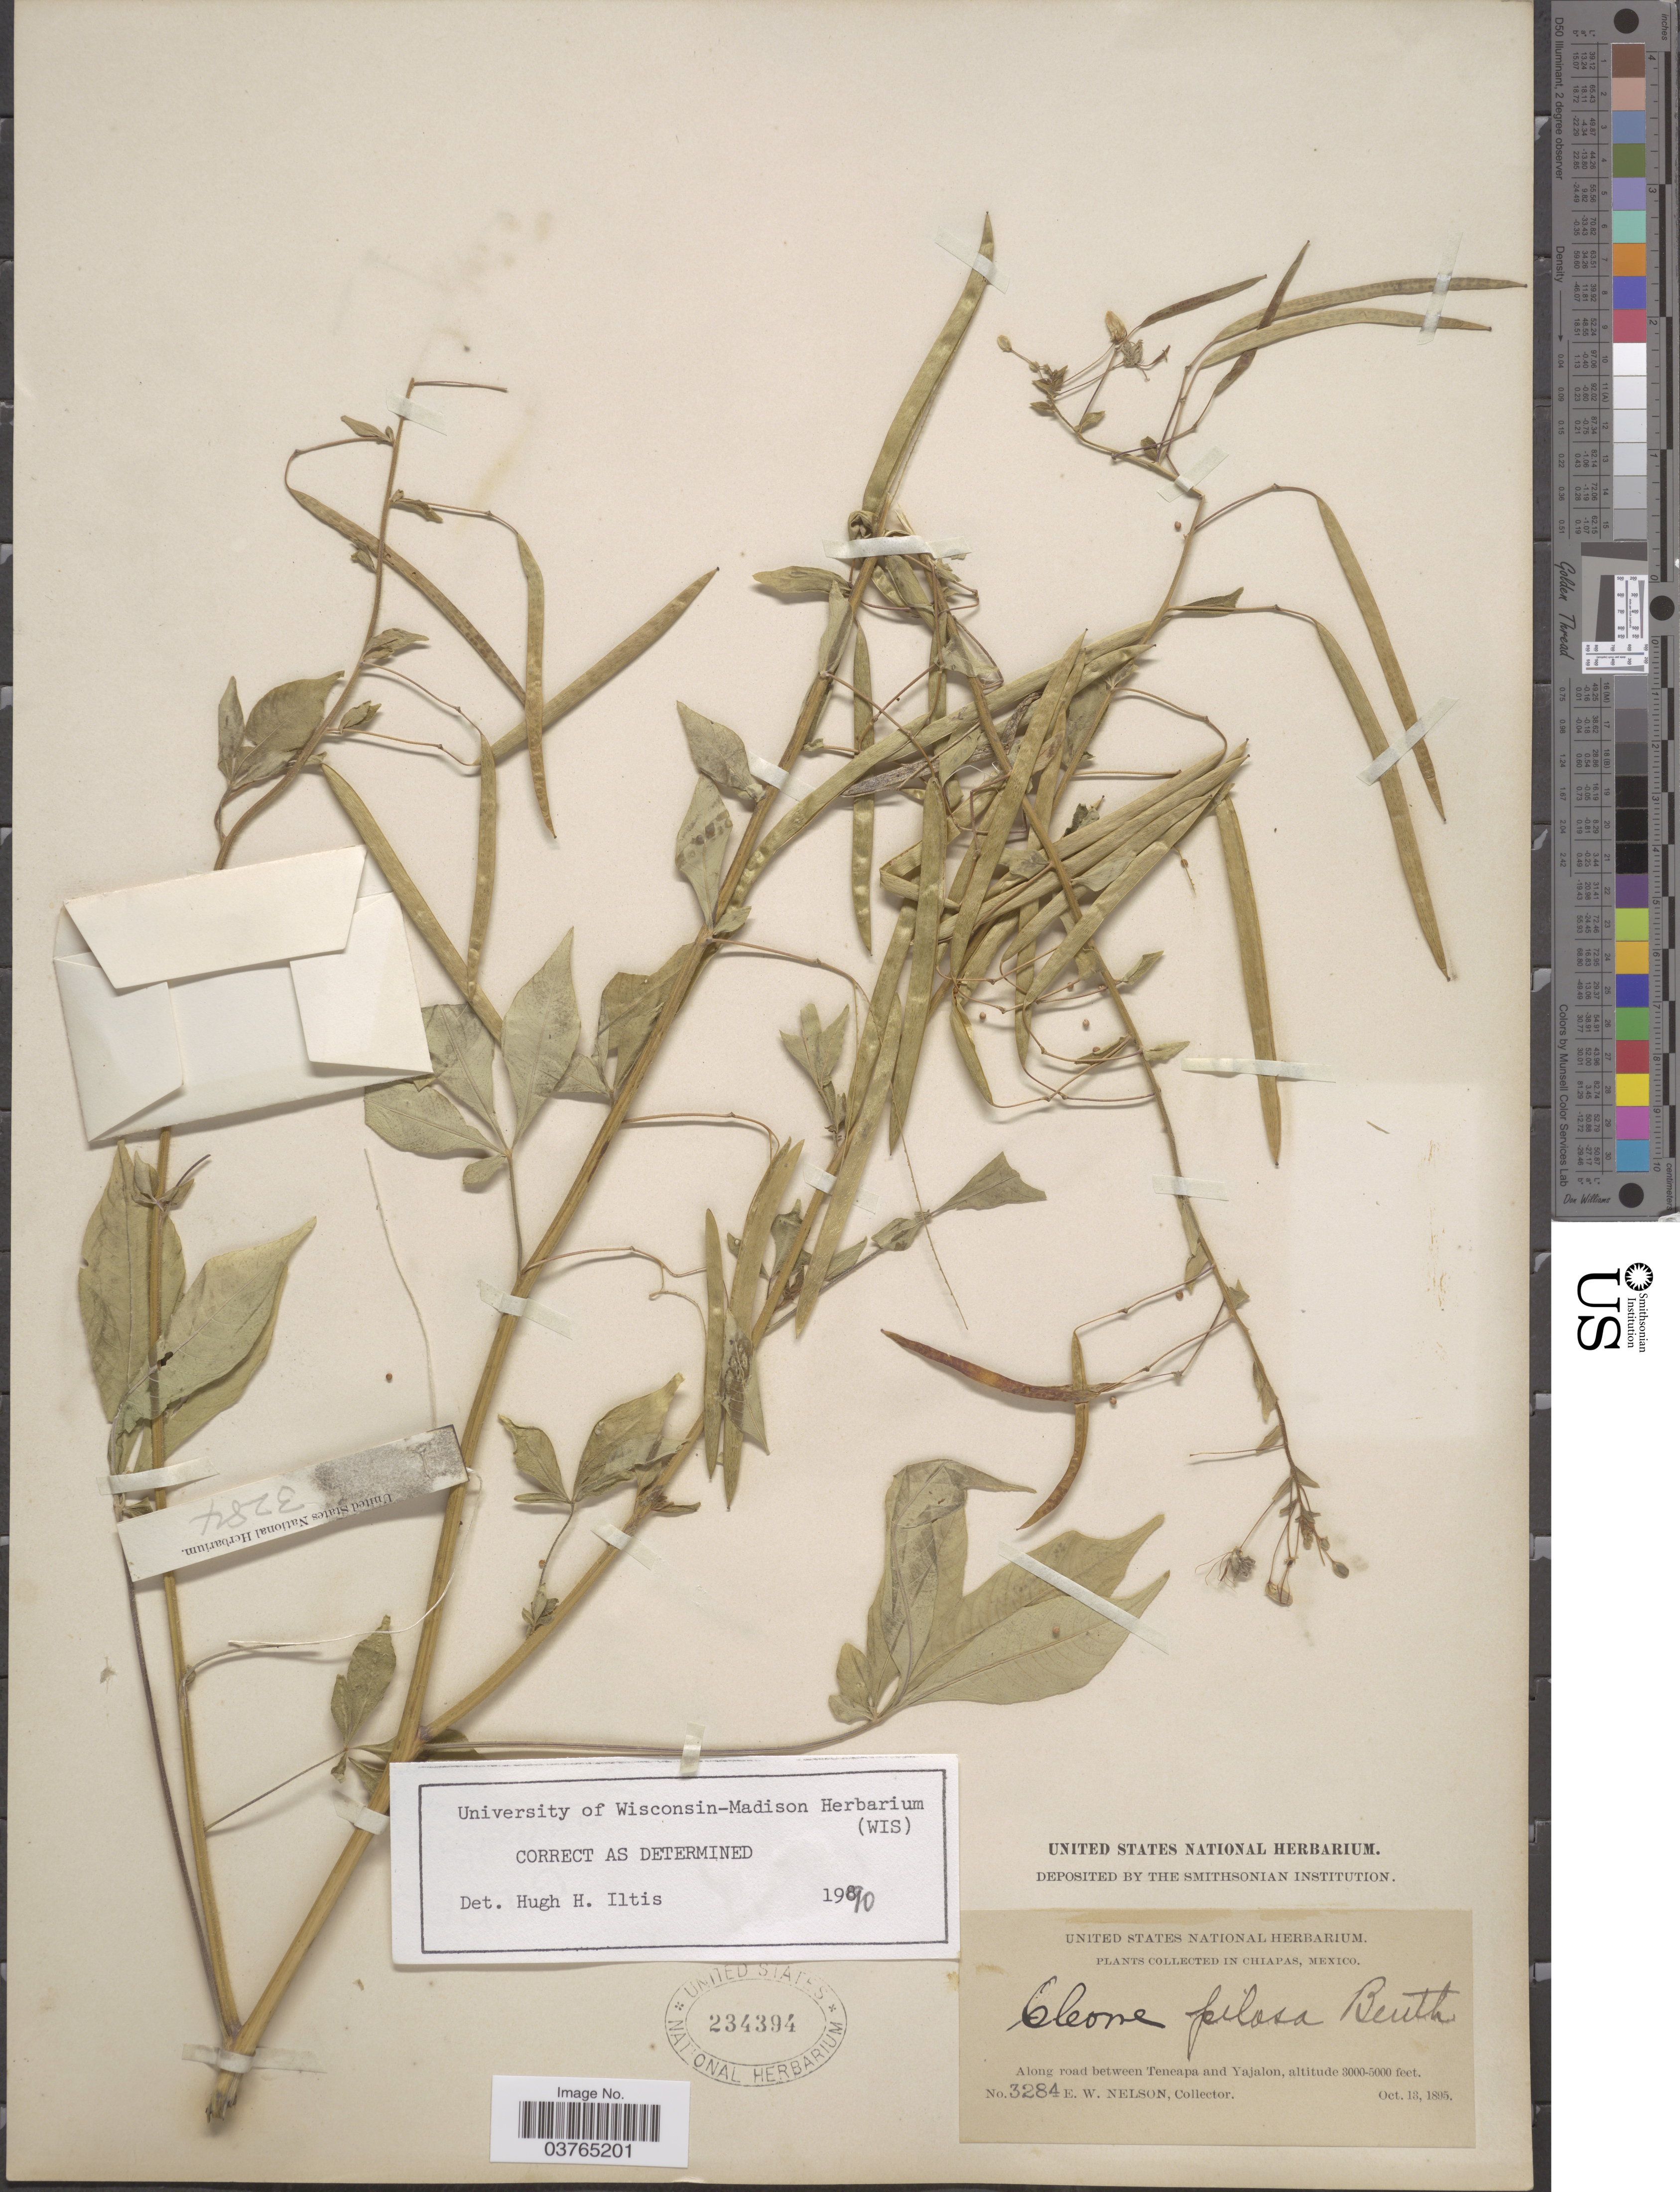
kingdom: Plantae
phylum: Tracheophyta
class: Magnoliopsida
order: Brassicales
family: Cleomaceae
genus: Cochranella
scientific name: Cochranella pilosa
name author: (Benth.) E.M. McGinty & Roalson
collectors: E. W. Nelson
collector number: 3284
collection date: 1895-10-13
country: Mexico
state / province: Chiapas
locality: Along road between Teneapa and Yajalon.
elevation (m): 914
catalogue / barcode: US 234394